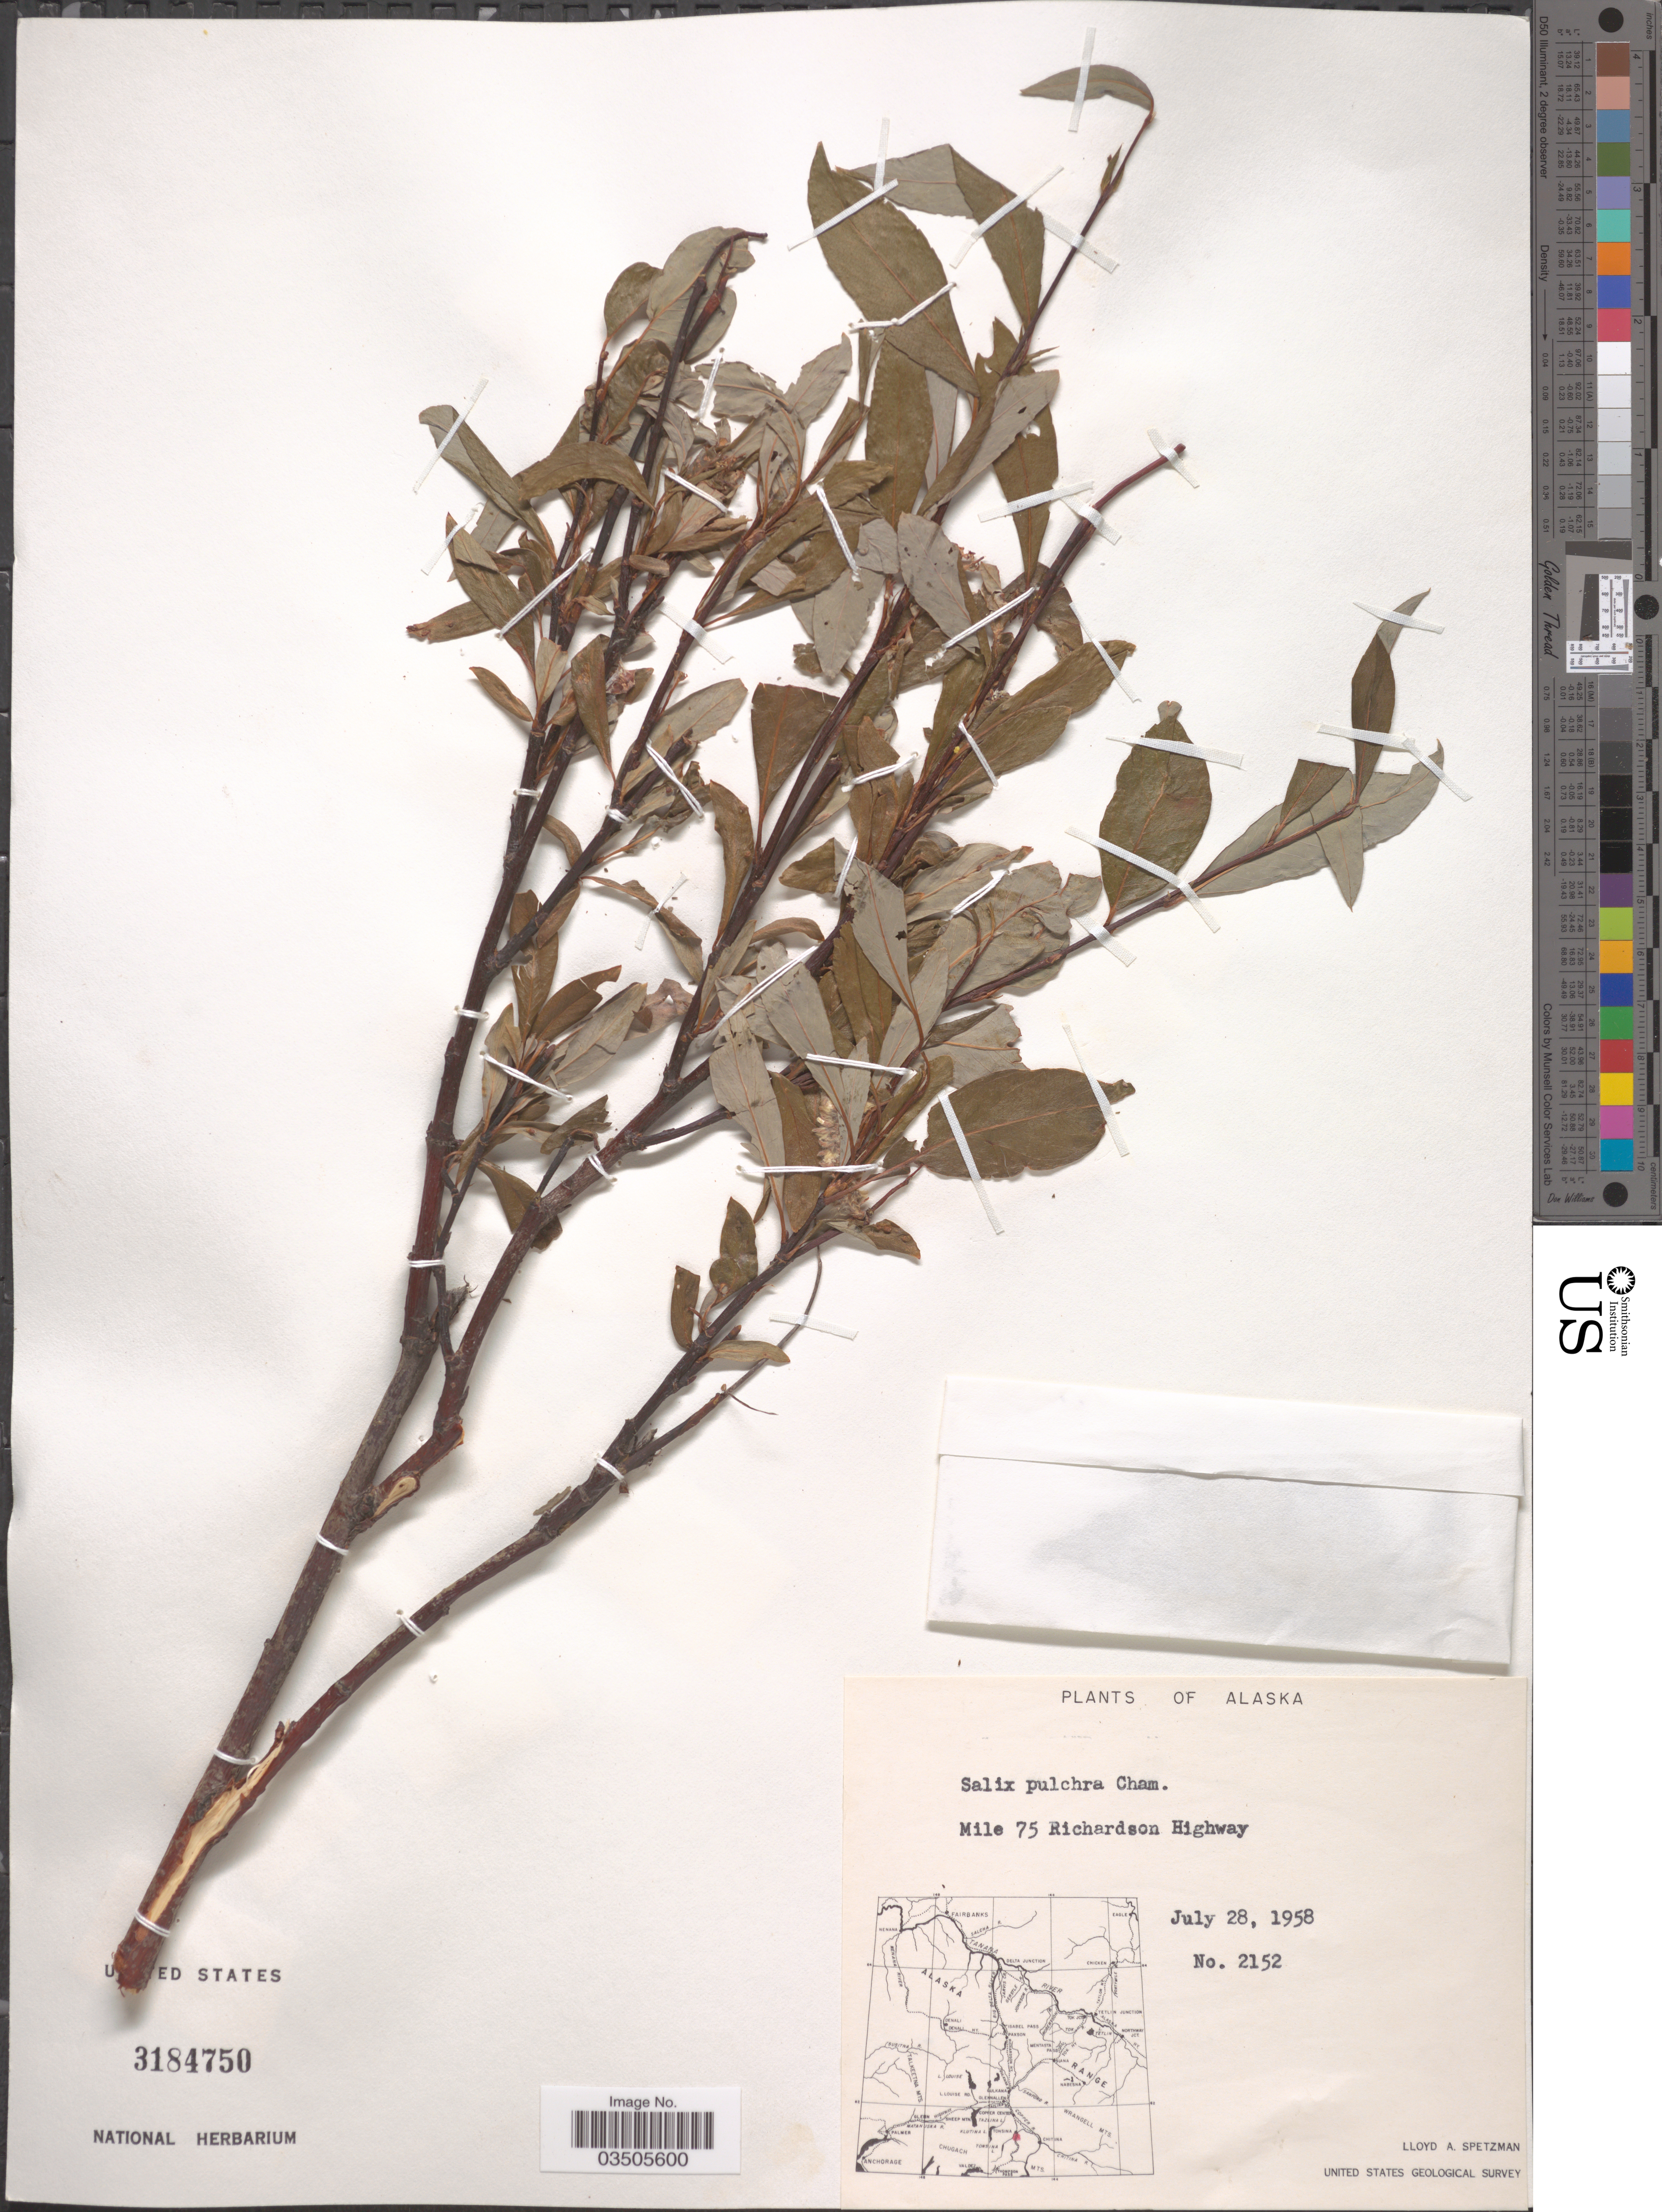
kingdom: Plantae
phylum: Tracheophyta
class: Magnoliopsida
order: Malpighiales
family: Salicaceae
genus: Salix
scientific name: Salix pulchra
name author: Cham.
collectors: L. Spetzman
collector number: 2152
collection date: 1958-07-28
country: United States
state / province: Alaska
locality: Mile 75 Richardson Highway.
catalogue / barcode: US 3184750